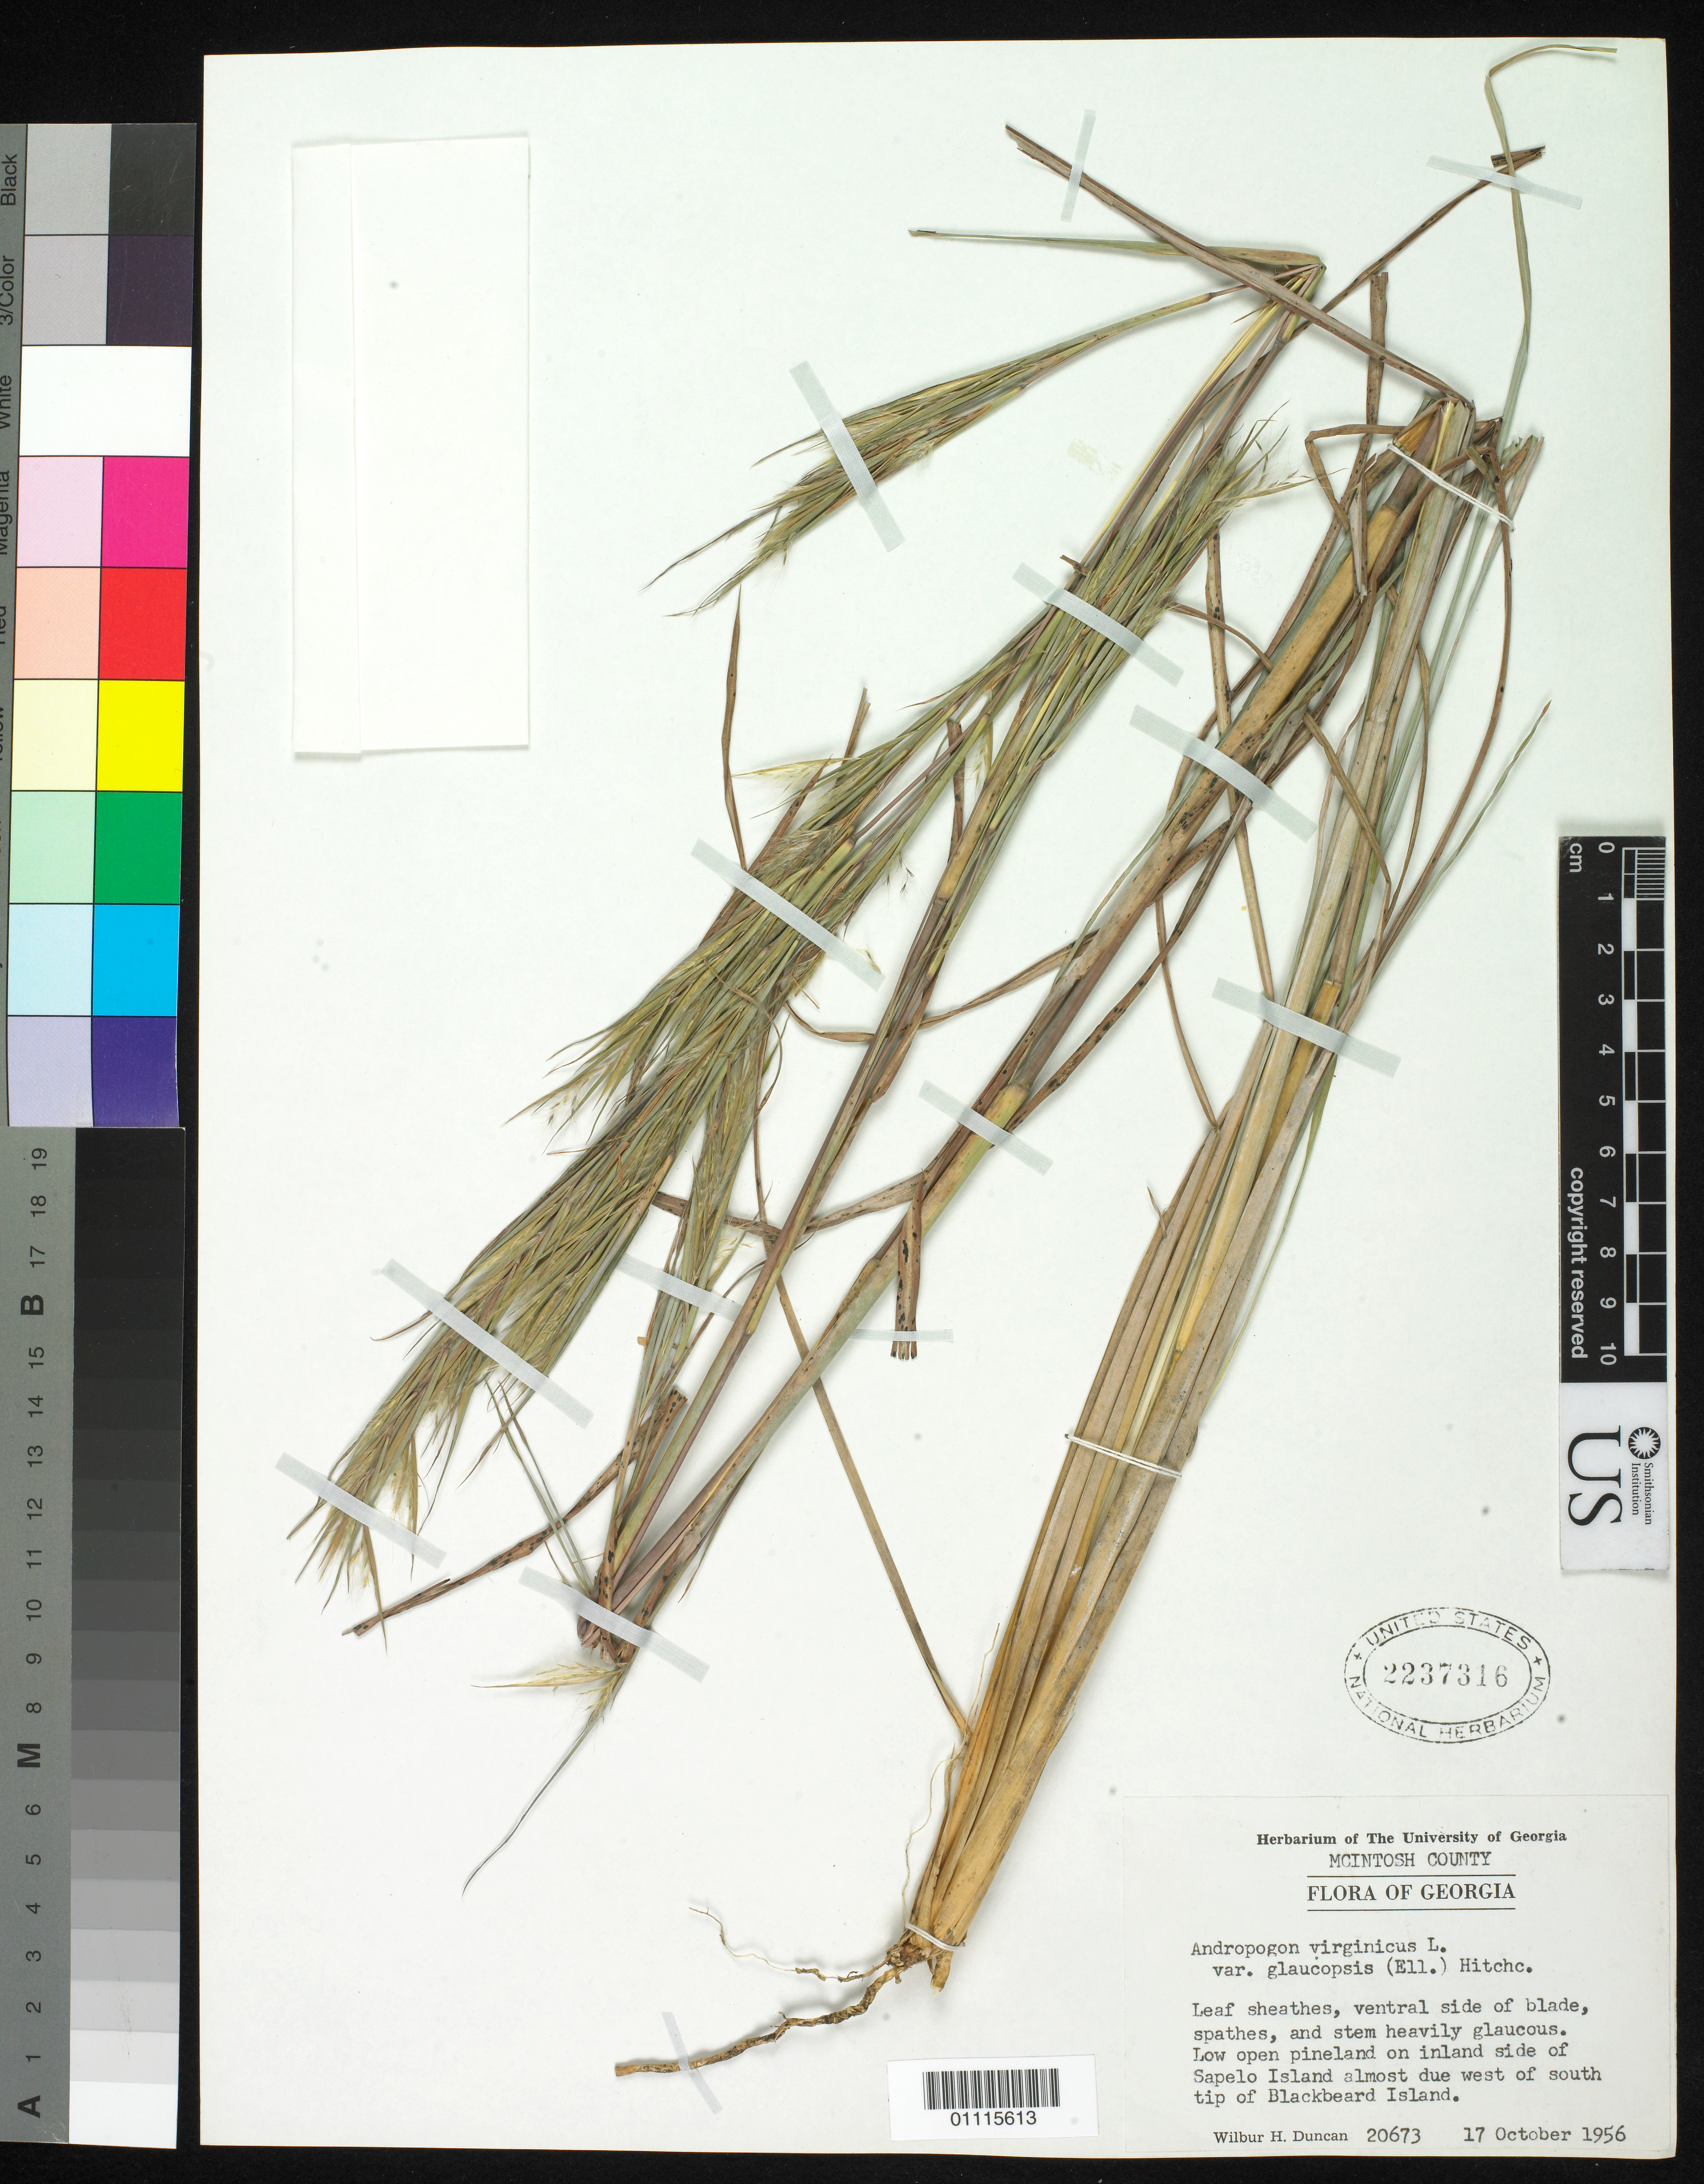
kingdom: Plantae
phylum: Tracheophyta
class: Liliopsida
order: Poales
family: Poaceae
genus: Andropogon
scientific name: Andropogon virginicus var. glaucopsis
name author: (Elliott) Hitchc.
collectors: W. H. Duncan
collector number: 20673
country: United States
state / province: Georgia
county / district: Mcintosh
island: Sapelo Island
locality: On inland side of Sapelo Island almost due W of South tip of Blackbeard Island.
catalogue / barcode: US 2237316